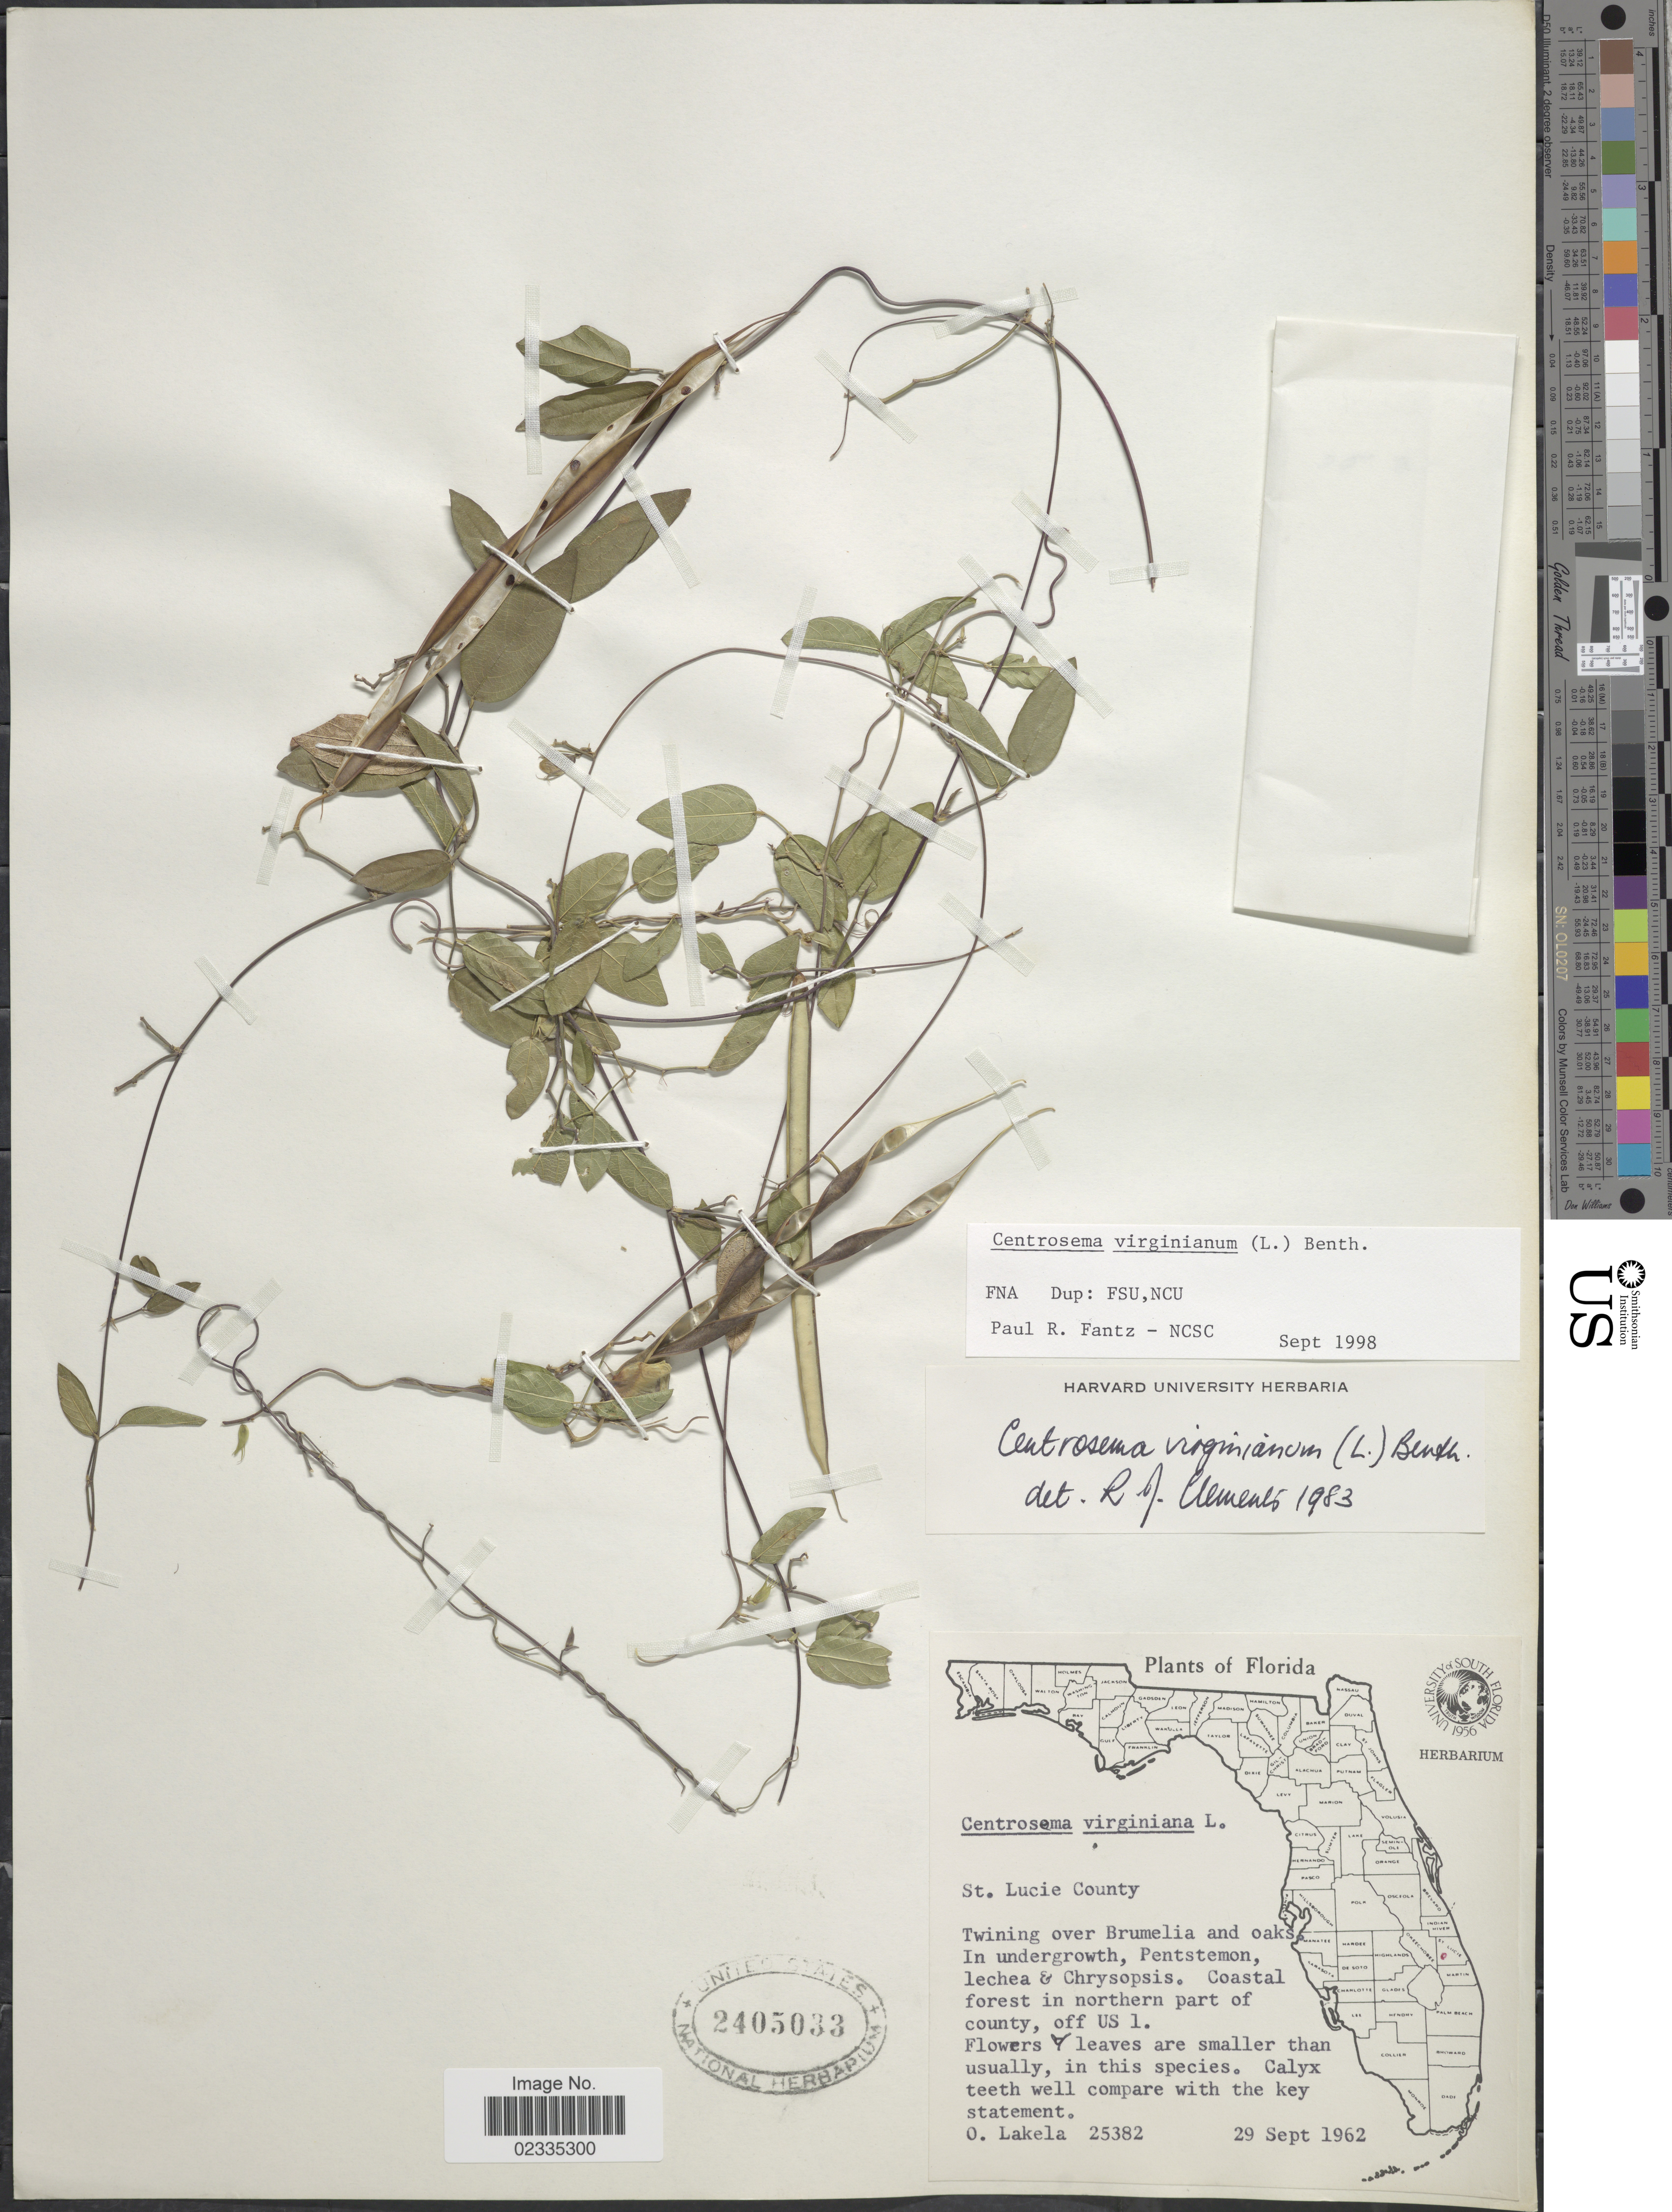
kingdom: Plantae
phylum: Tracheophyta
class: Magnoliopsida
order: Fabales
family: Fabaceae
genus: Centrosema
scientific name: Centrosema virginianum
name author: (L.) Benth.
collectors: O. Lakela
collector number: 25382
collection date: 1962-09-29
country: United States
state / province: Florida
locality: St. Lucie County. Coastal forest in northern part of county, off US 1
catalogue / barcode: US 2405033